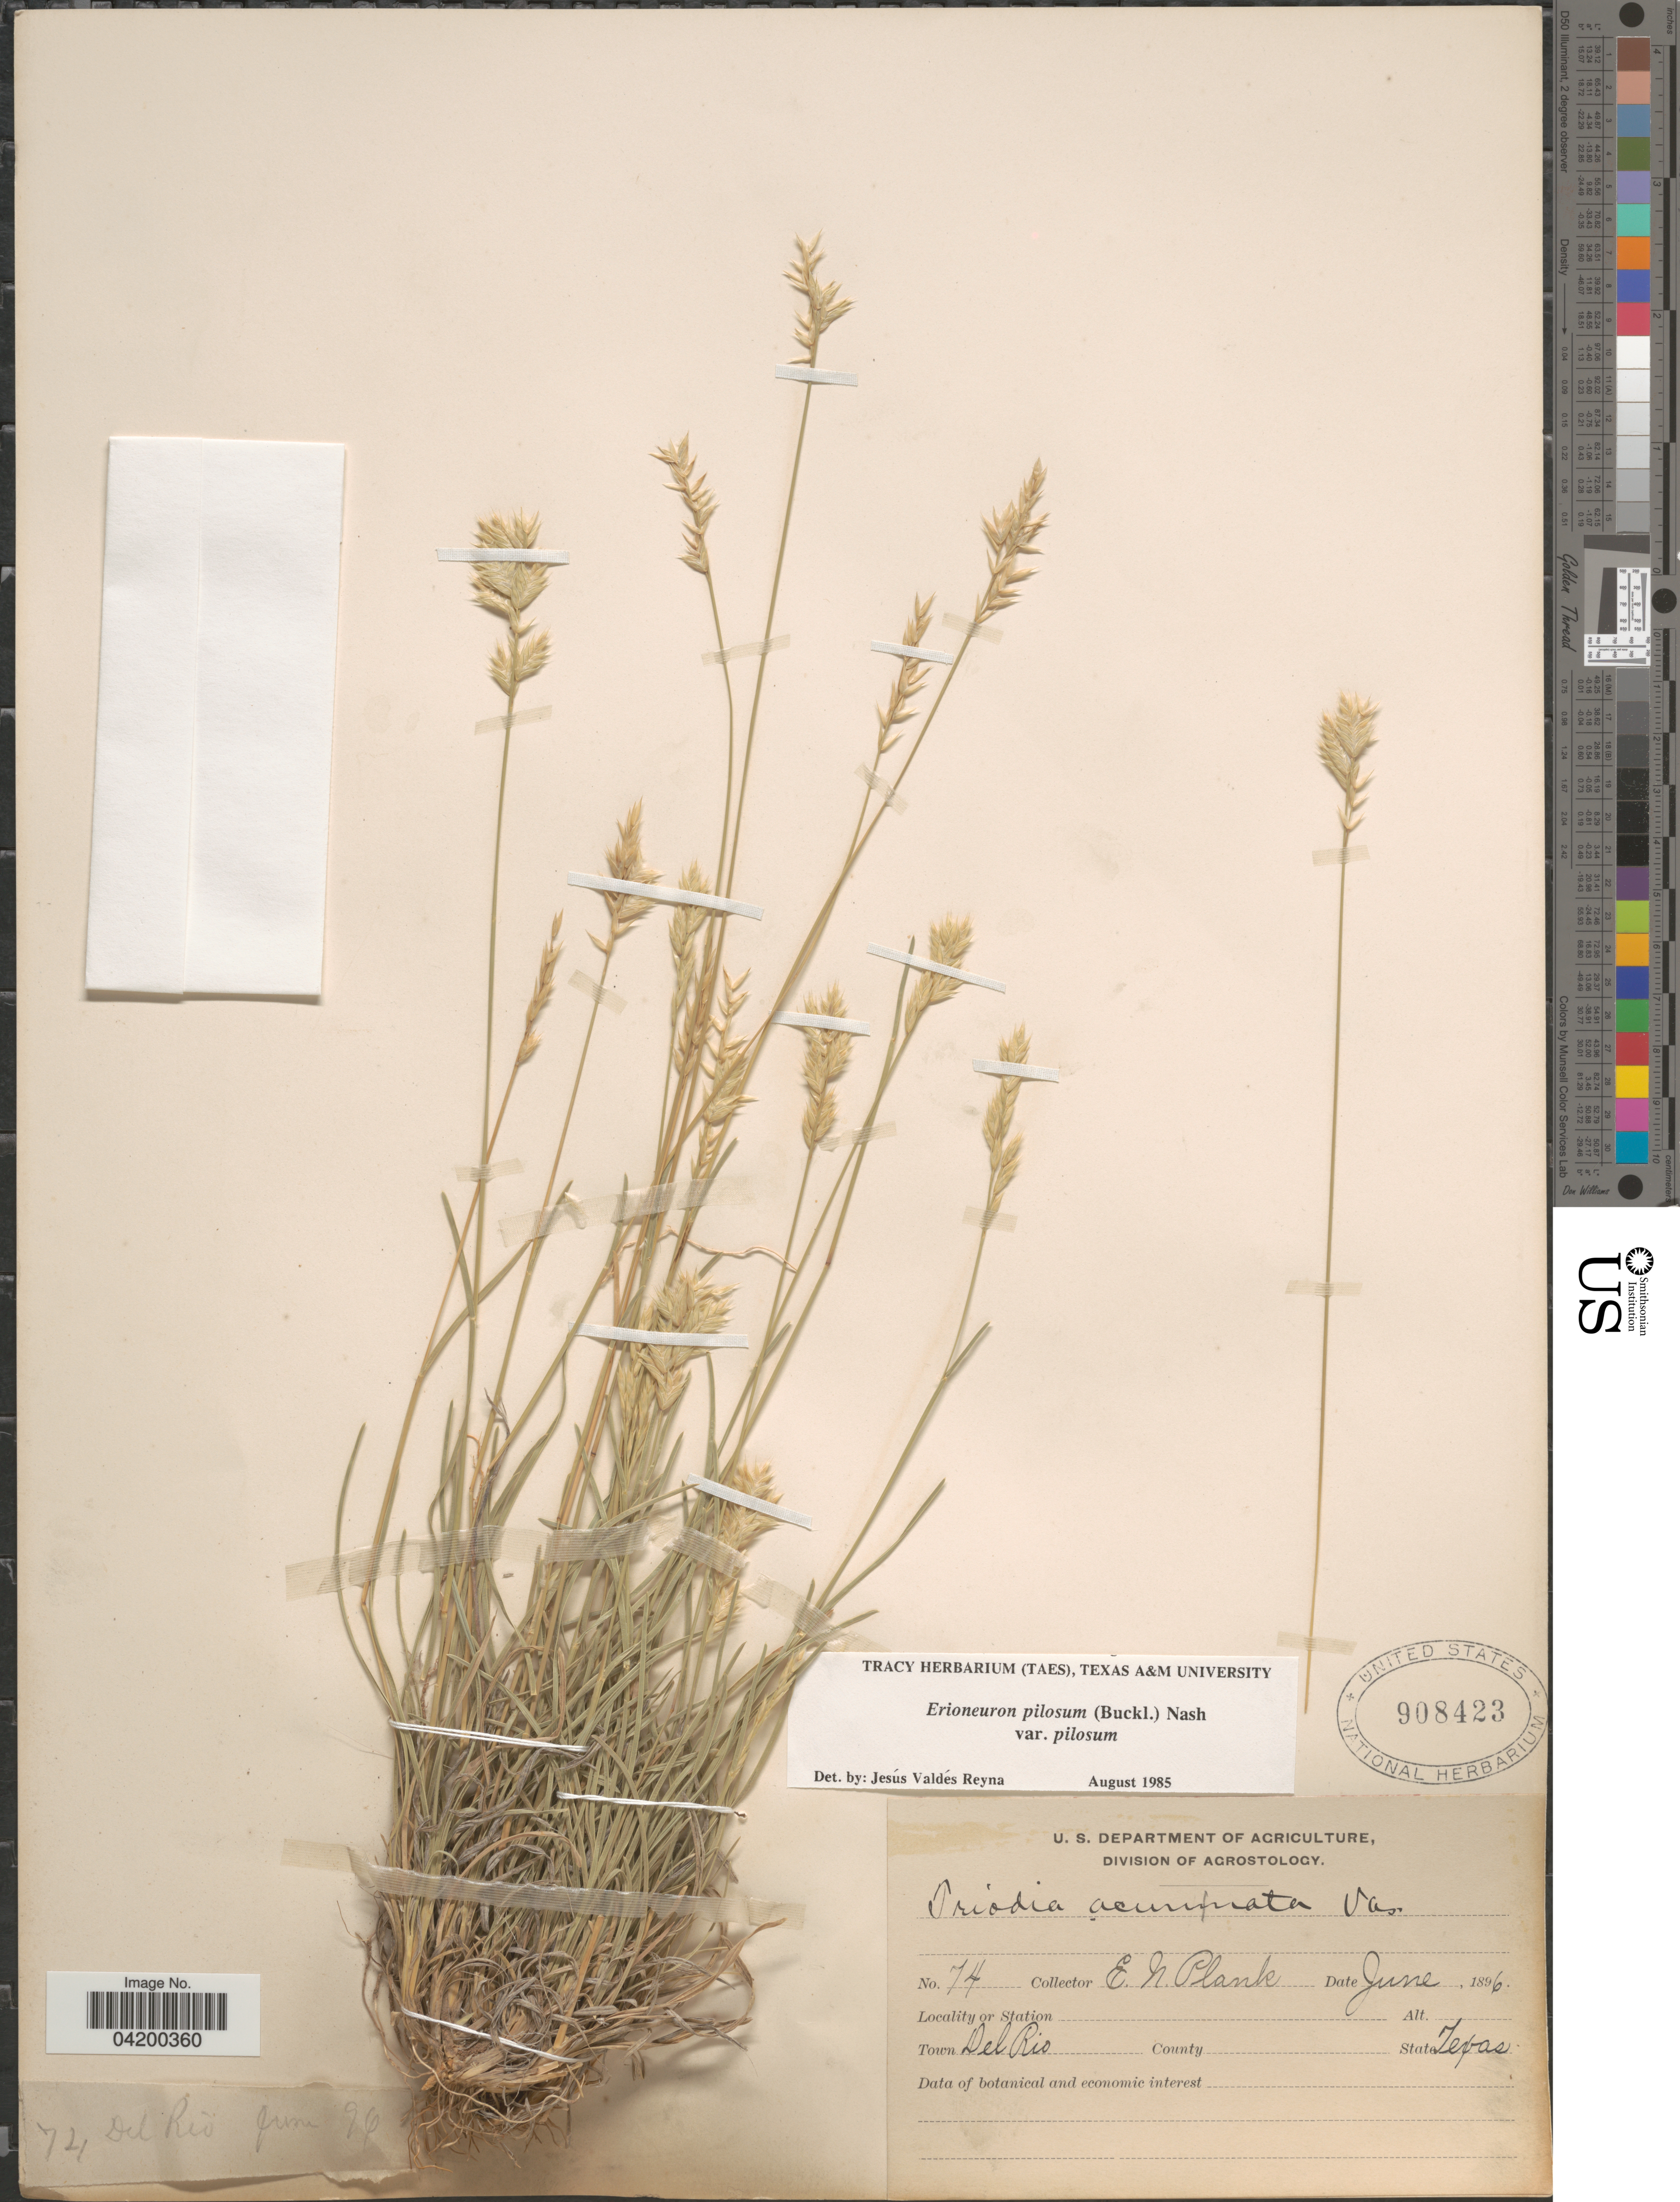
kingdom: Plantae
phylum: Tracheophyta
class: Liliopsida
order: Poales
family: Poaceae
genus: Erioneuron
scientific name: Erioneuron pilosum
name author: (Buckley) Nash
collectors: E. Plank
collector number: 74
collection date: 1896-06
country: United States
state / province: Texas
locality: Town Del Rio.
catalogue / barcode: US 908423